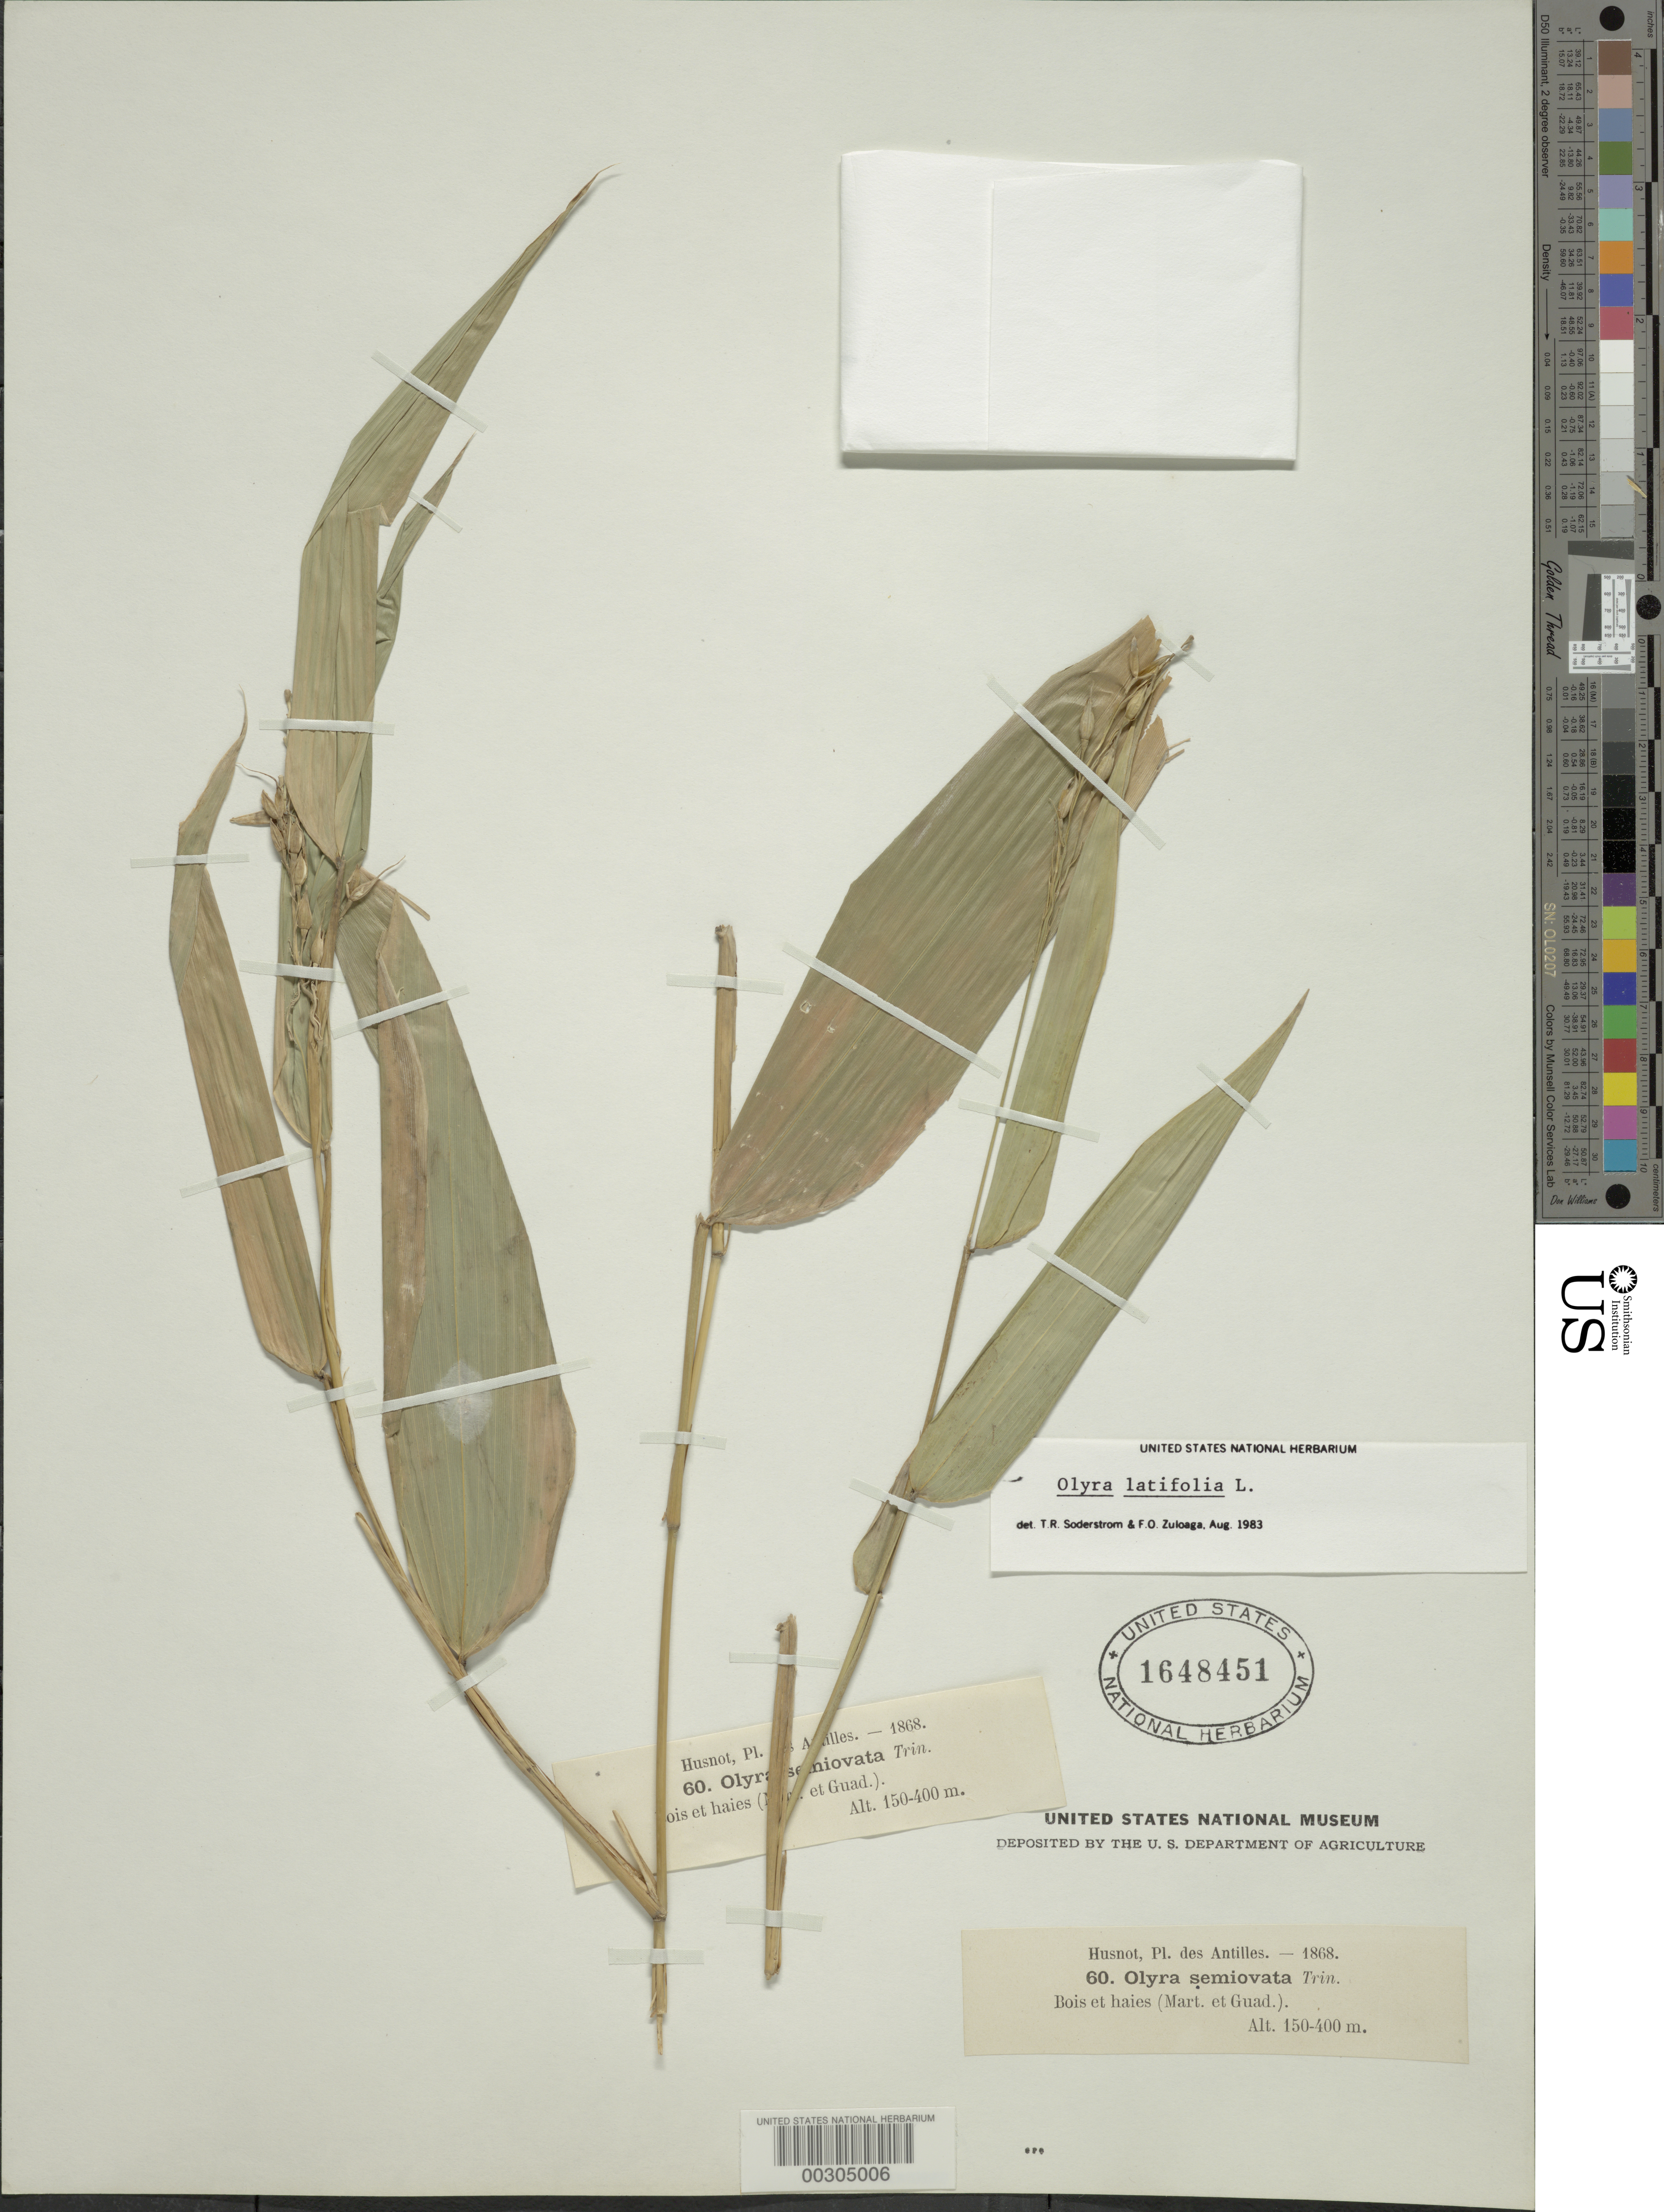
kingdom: Plantae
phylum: Tracheophyta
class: Liliopsida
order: Poales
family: Poaceae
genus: Olyra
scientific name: Olyra latifolia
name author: L.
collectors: P. T. Husnot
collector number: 60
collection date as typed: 1868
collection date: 1868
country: Martinique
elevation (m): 130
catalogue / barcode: US 1648451